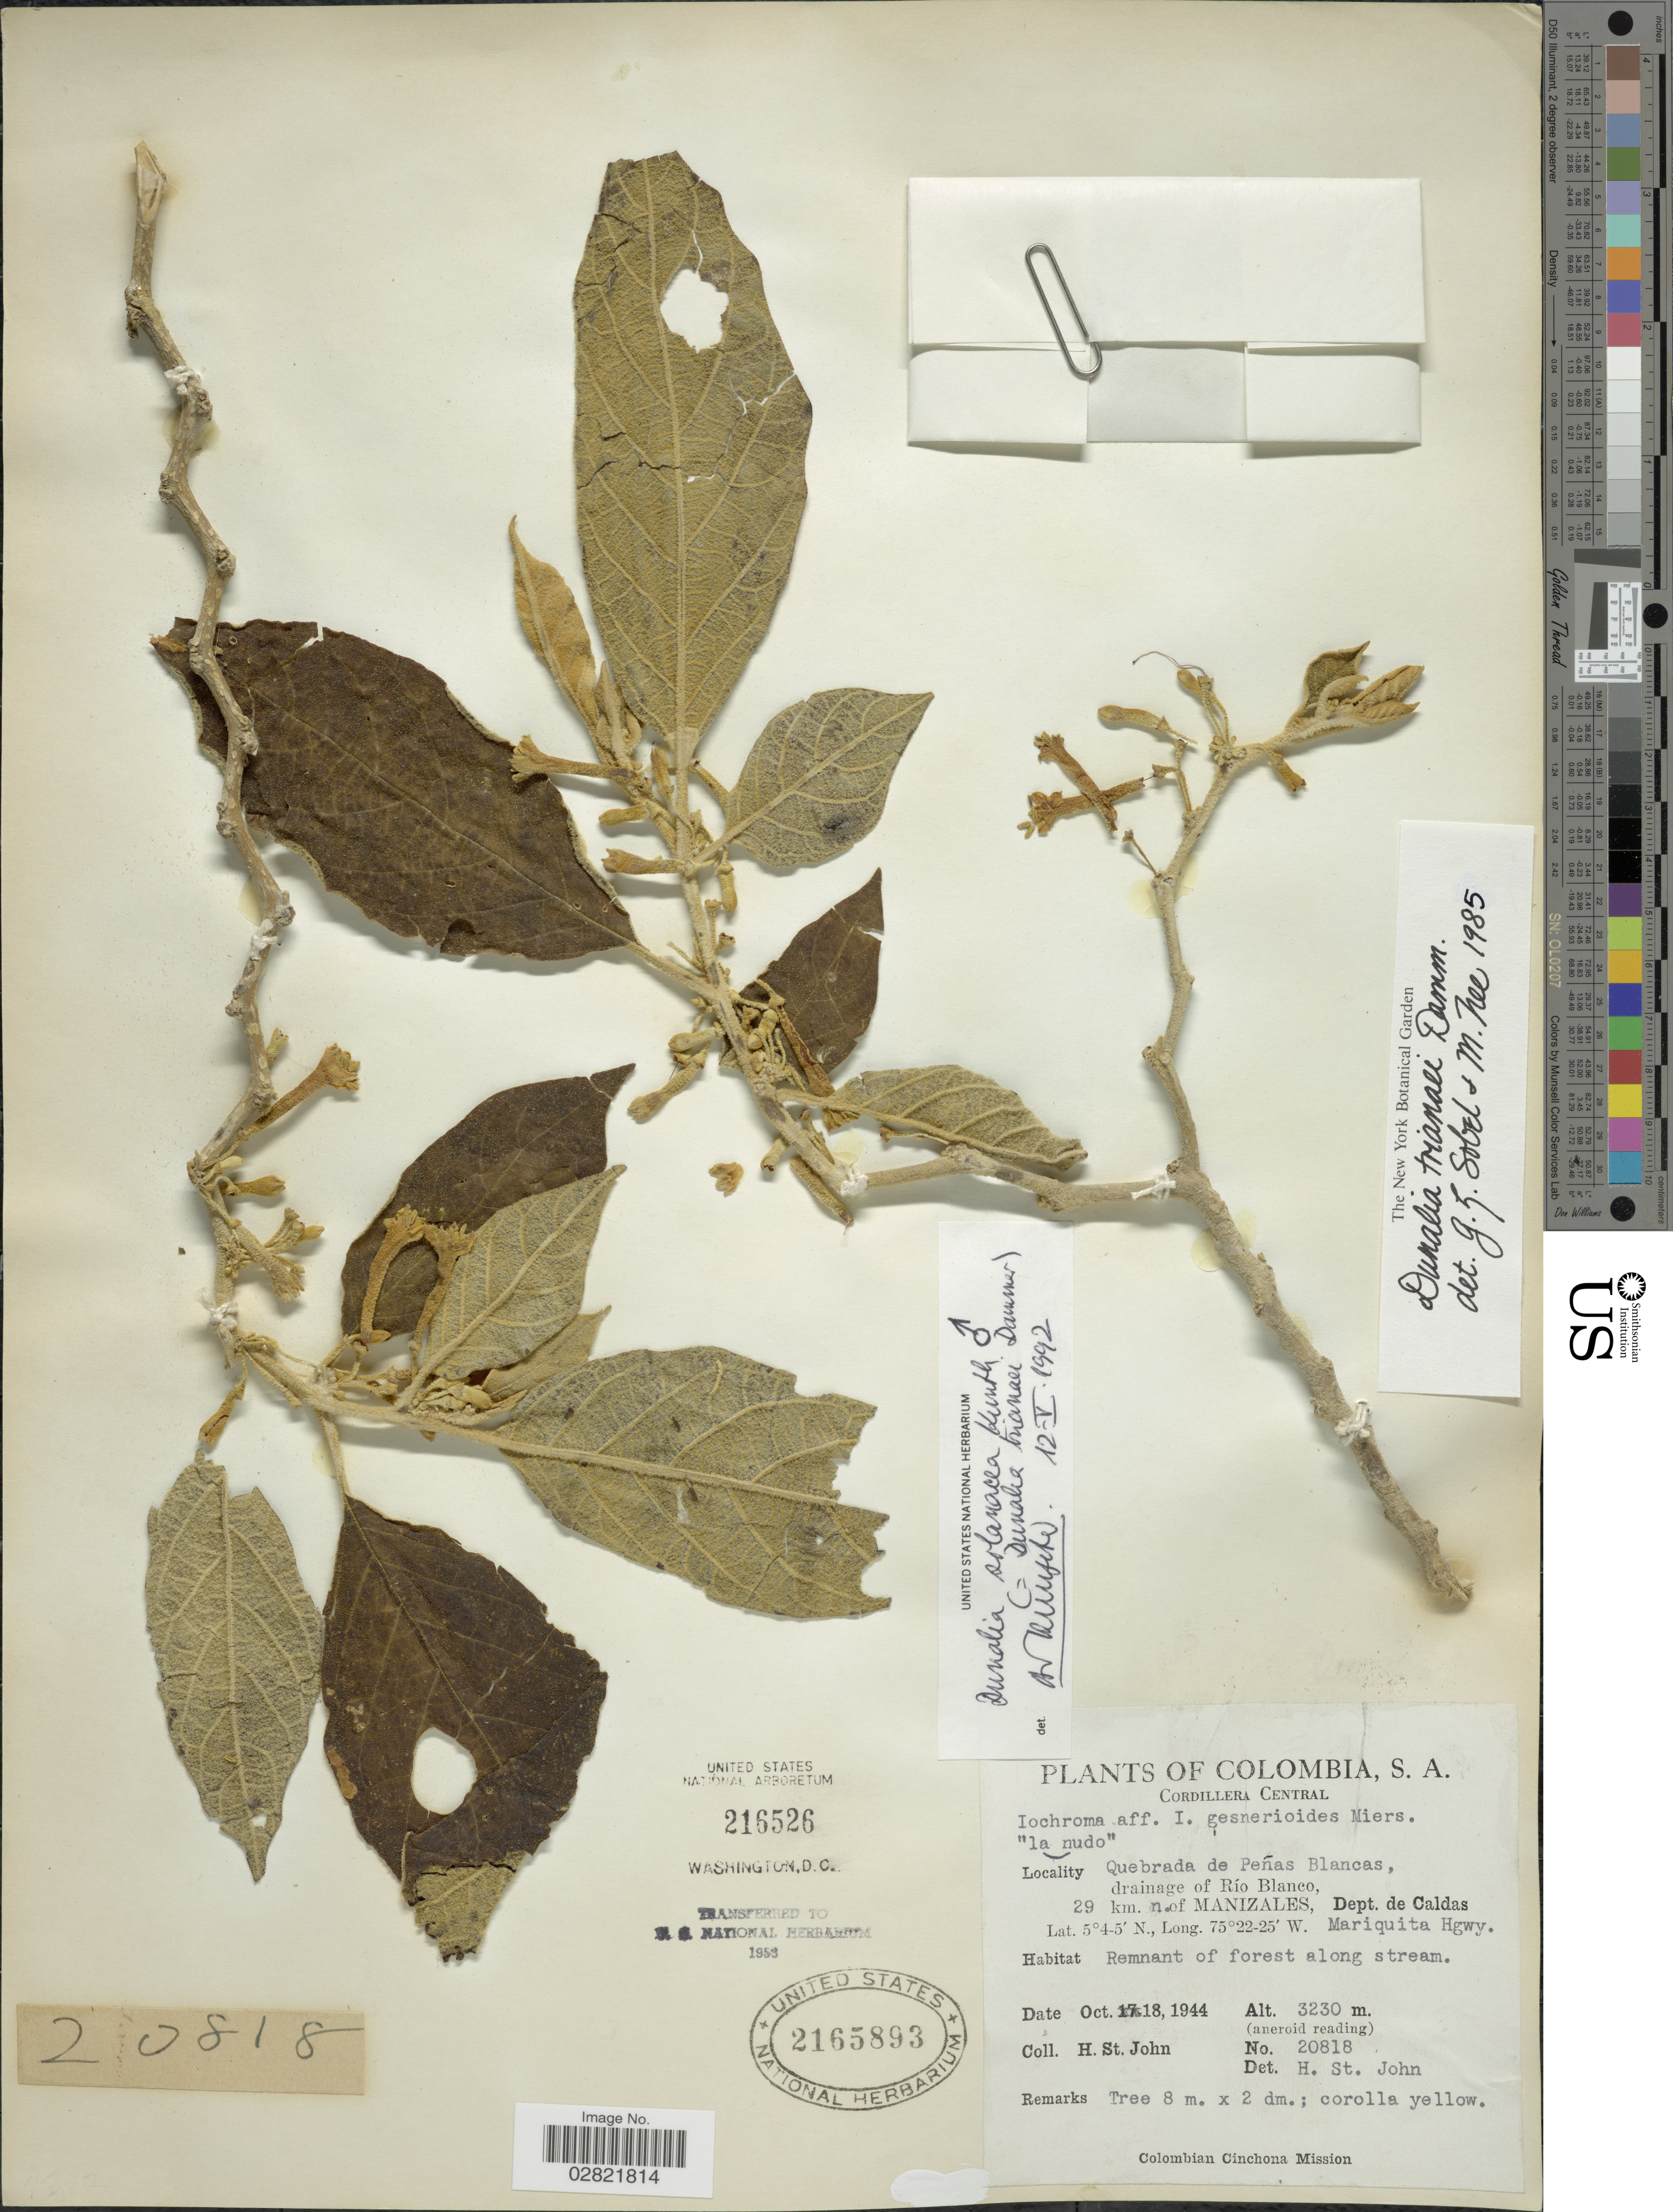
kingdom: Plantae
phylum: Tracheophyta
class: Magnoliopsida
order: Solanales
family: Solanaceae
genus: Dunalia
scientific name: Dunalia solanacea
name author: Kunth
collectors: H. St. John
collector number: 20818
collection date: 1944-10-18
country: Colombia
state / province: Caldas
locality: Cordillera Oriental, Quebrada de Peñas Blancas, drainage of Río Blanco, 29 km. n. of Manizales, Dept. Caldas, Mariquita Hgwy.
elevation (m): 3230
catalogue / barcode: US 2165893